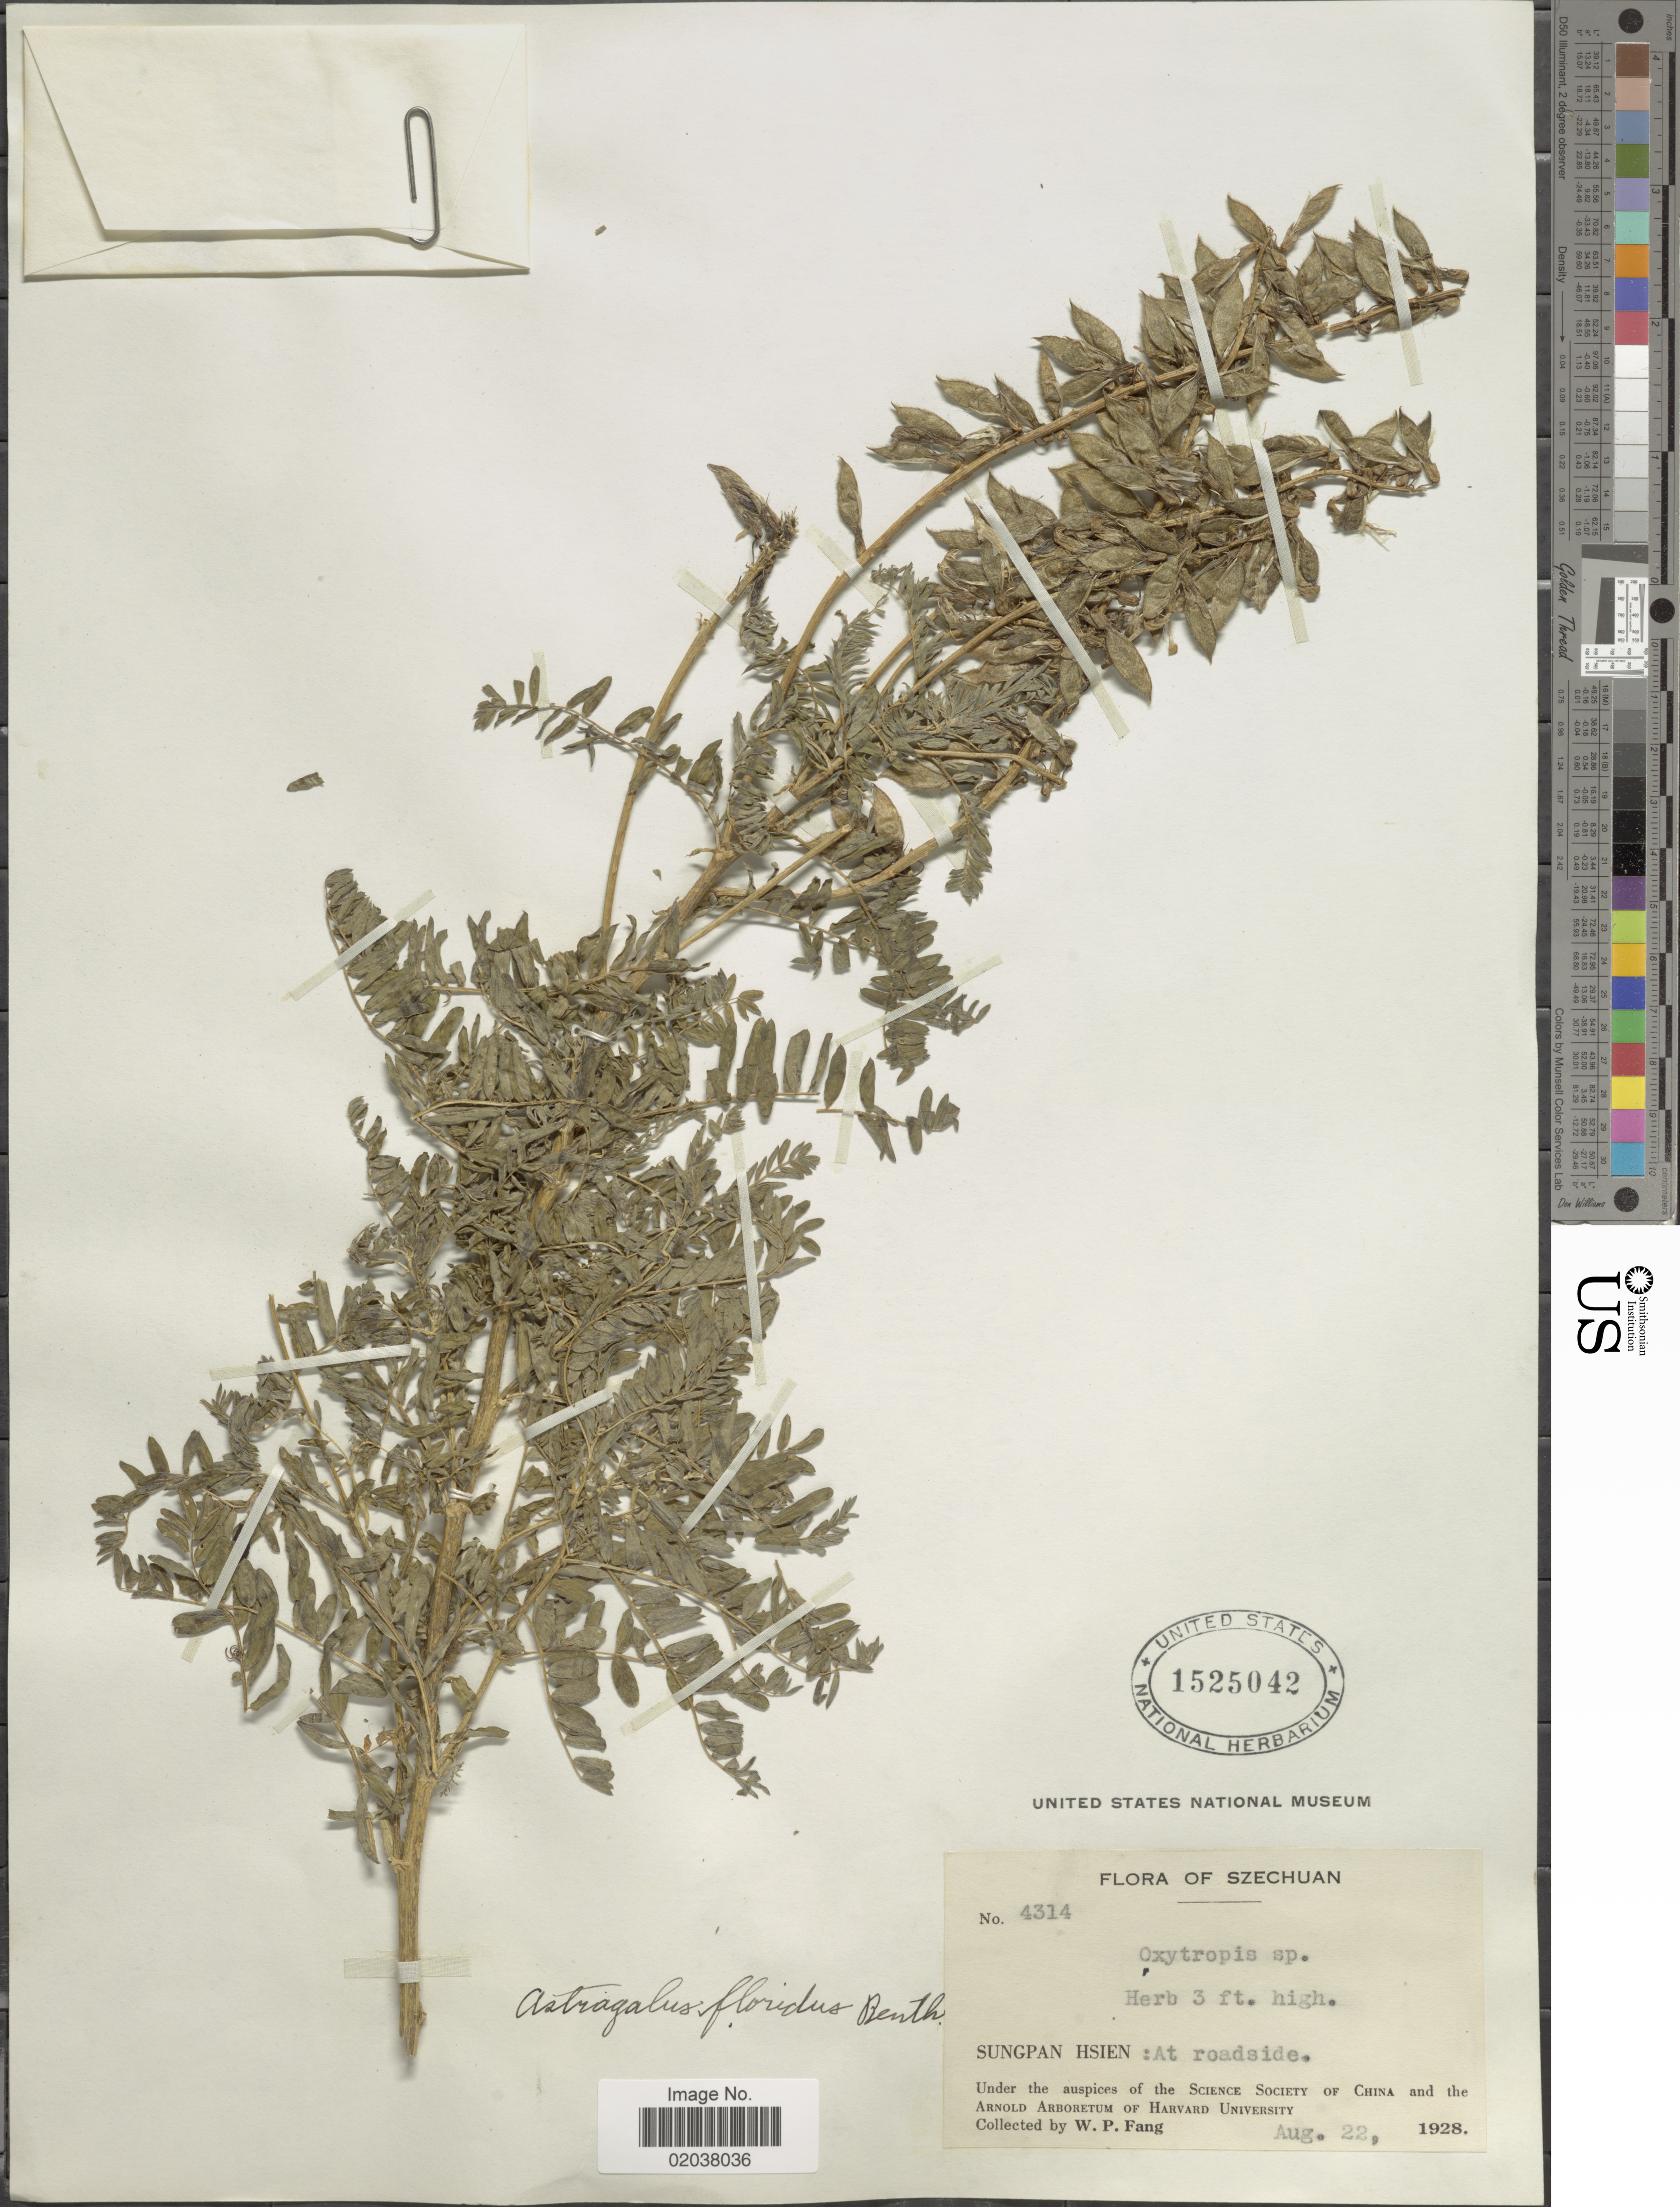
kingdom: Plantae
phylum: Tracheophyta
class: Magnoliopsida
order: Fabales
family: Fabaceae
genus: Astragalus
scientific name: Astragalus floridus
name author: Bunge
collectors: W. P. Fang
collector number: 4314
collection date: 1928-08-22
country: China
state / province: Sichuan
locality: Szechuan. Sungpan Hsien: At roadside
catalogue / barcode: US 1525042